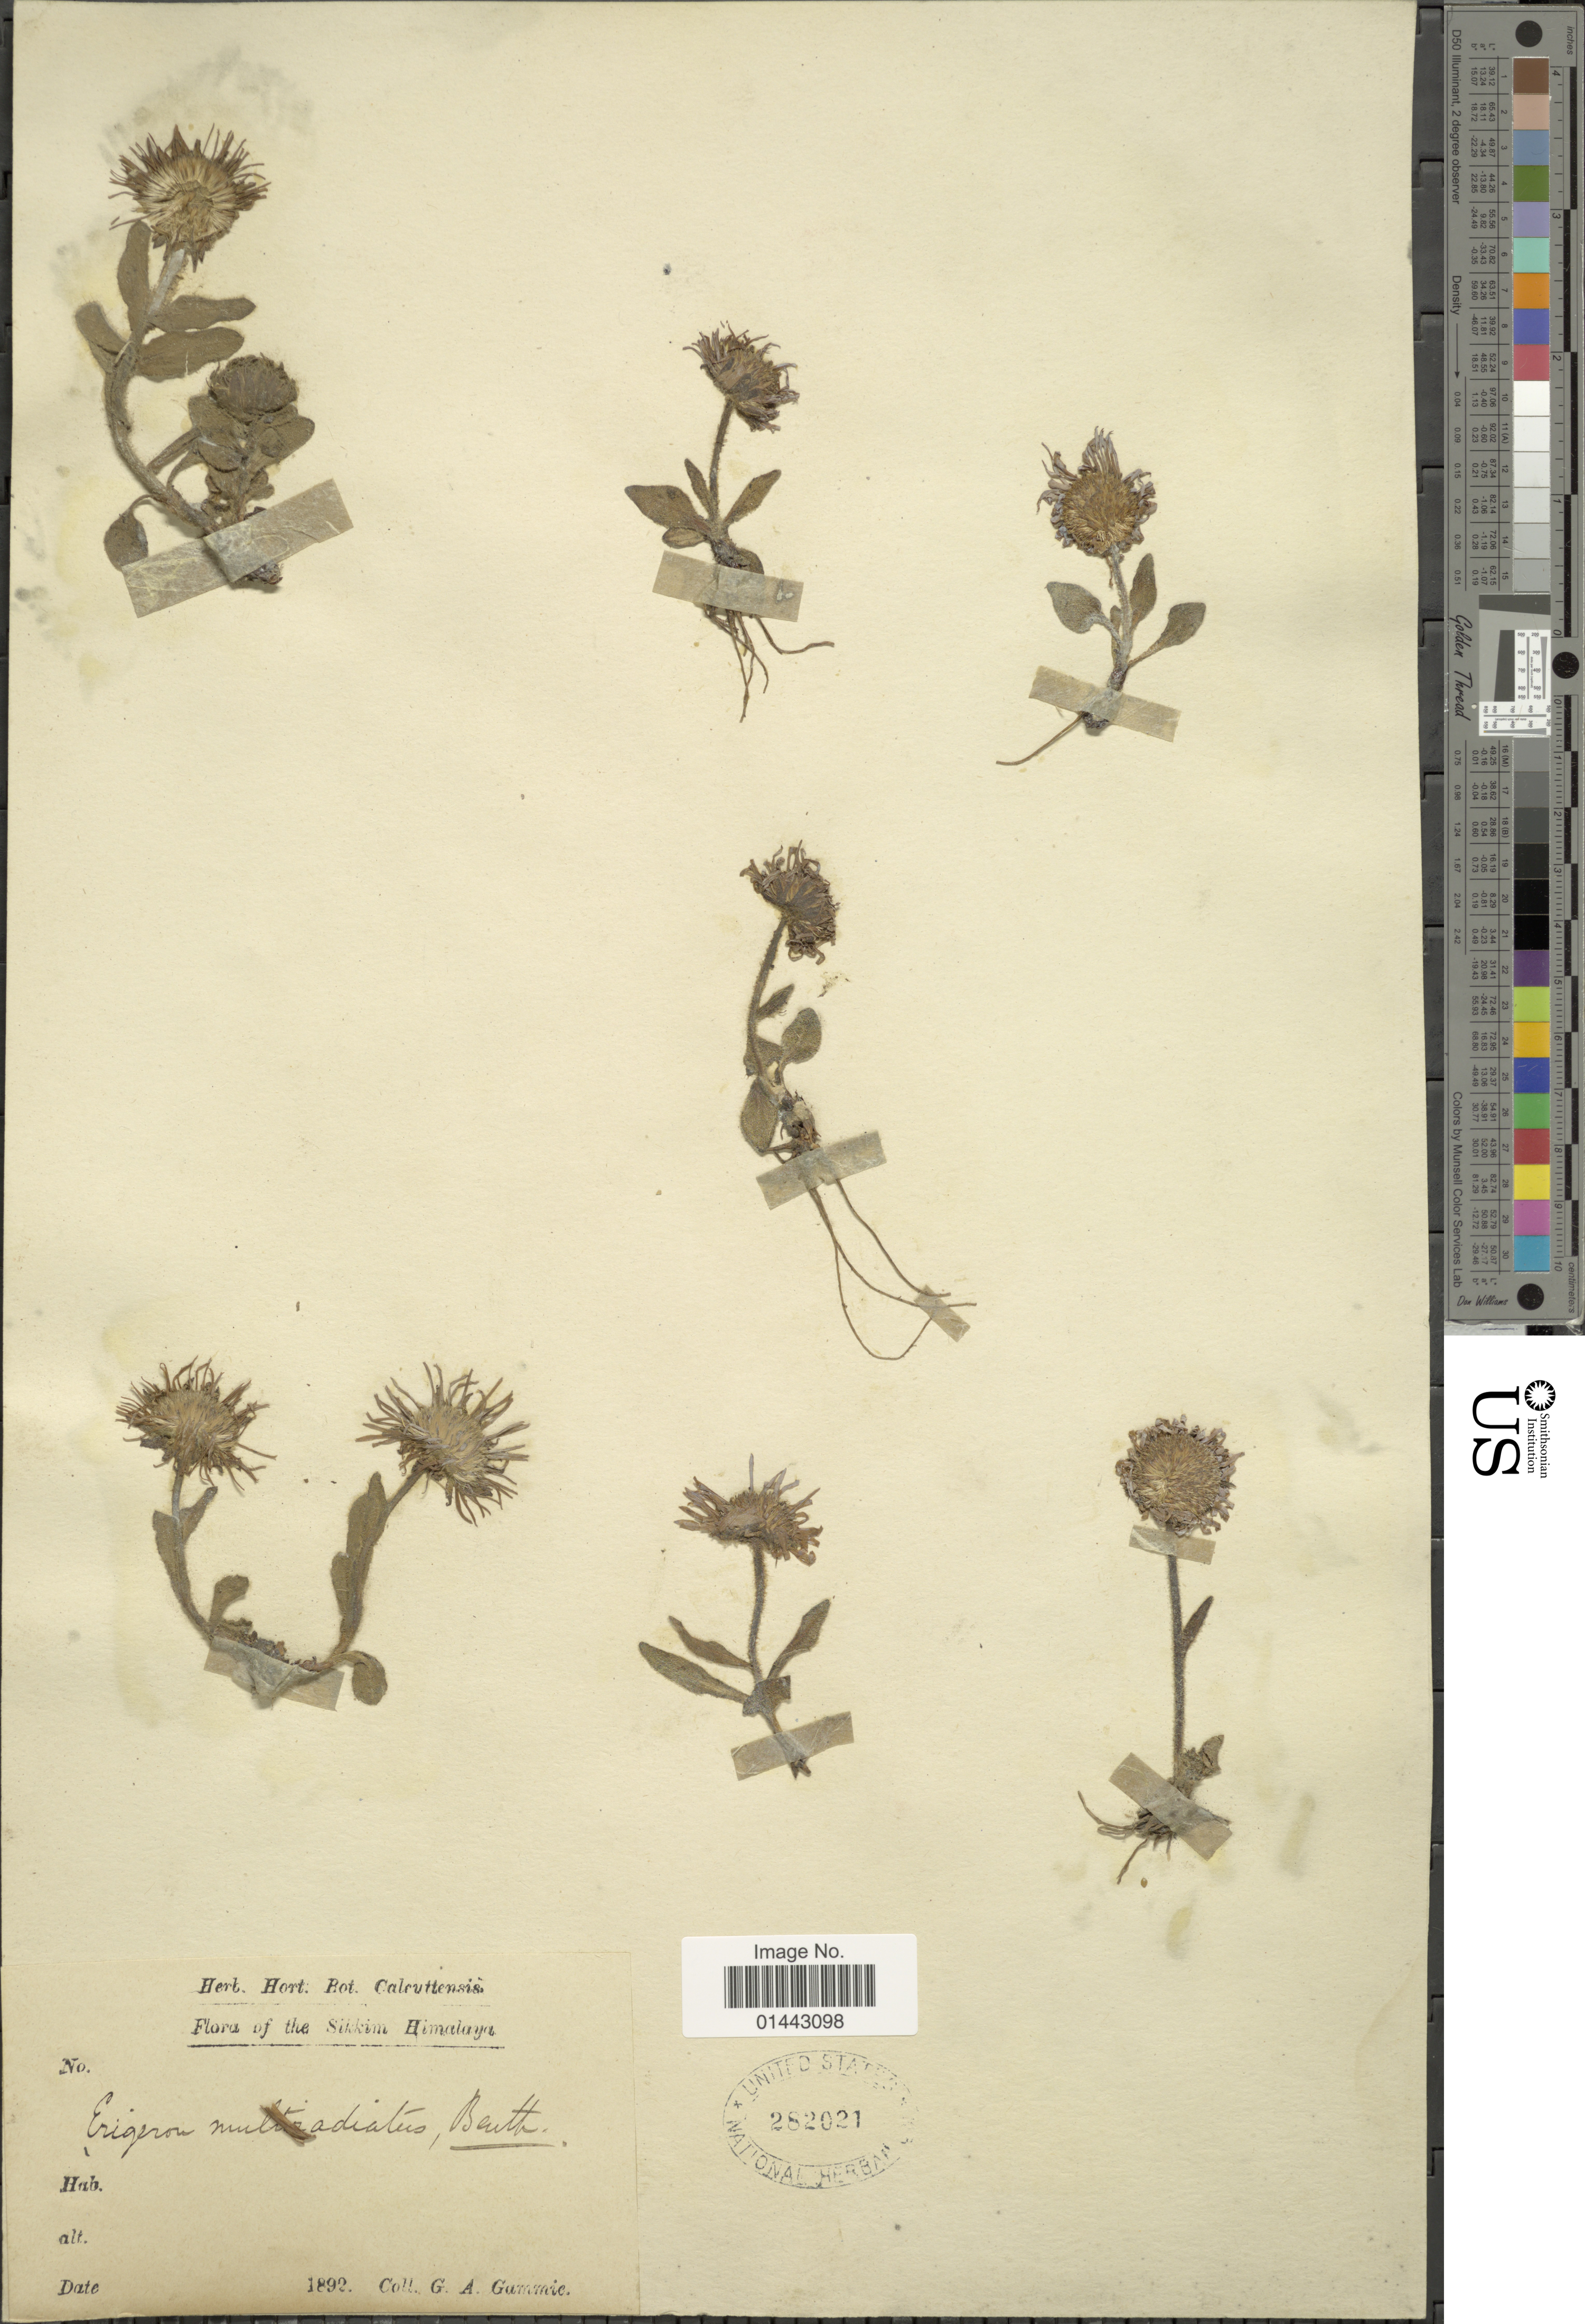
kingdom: Plantae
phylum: Tracheophyta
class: Magnoliopsida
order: Asterales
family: Asteraceae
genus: Erigeron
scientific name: Erigeron multiradiatus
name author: (Lindl. ex DC.) Benth. ex C.B. Clarke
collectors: G. Gummie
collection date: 1892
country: India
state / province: Sikkim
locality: Sikkim Himalaya.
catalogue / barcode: US 282021